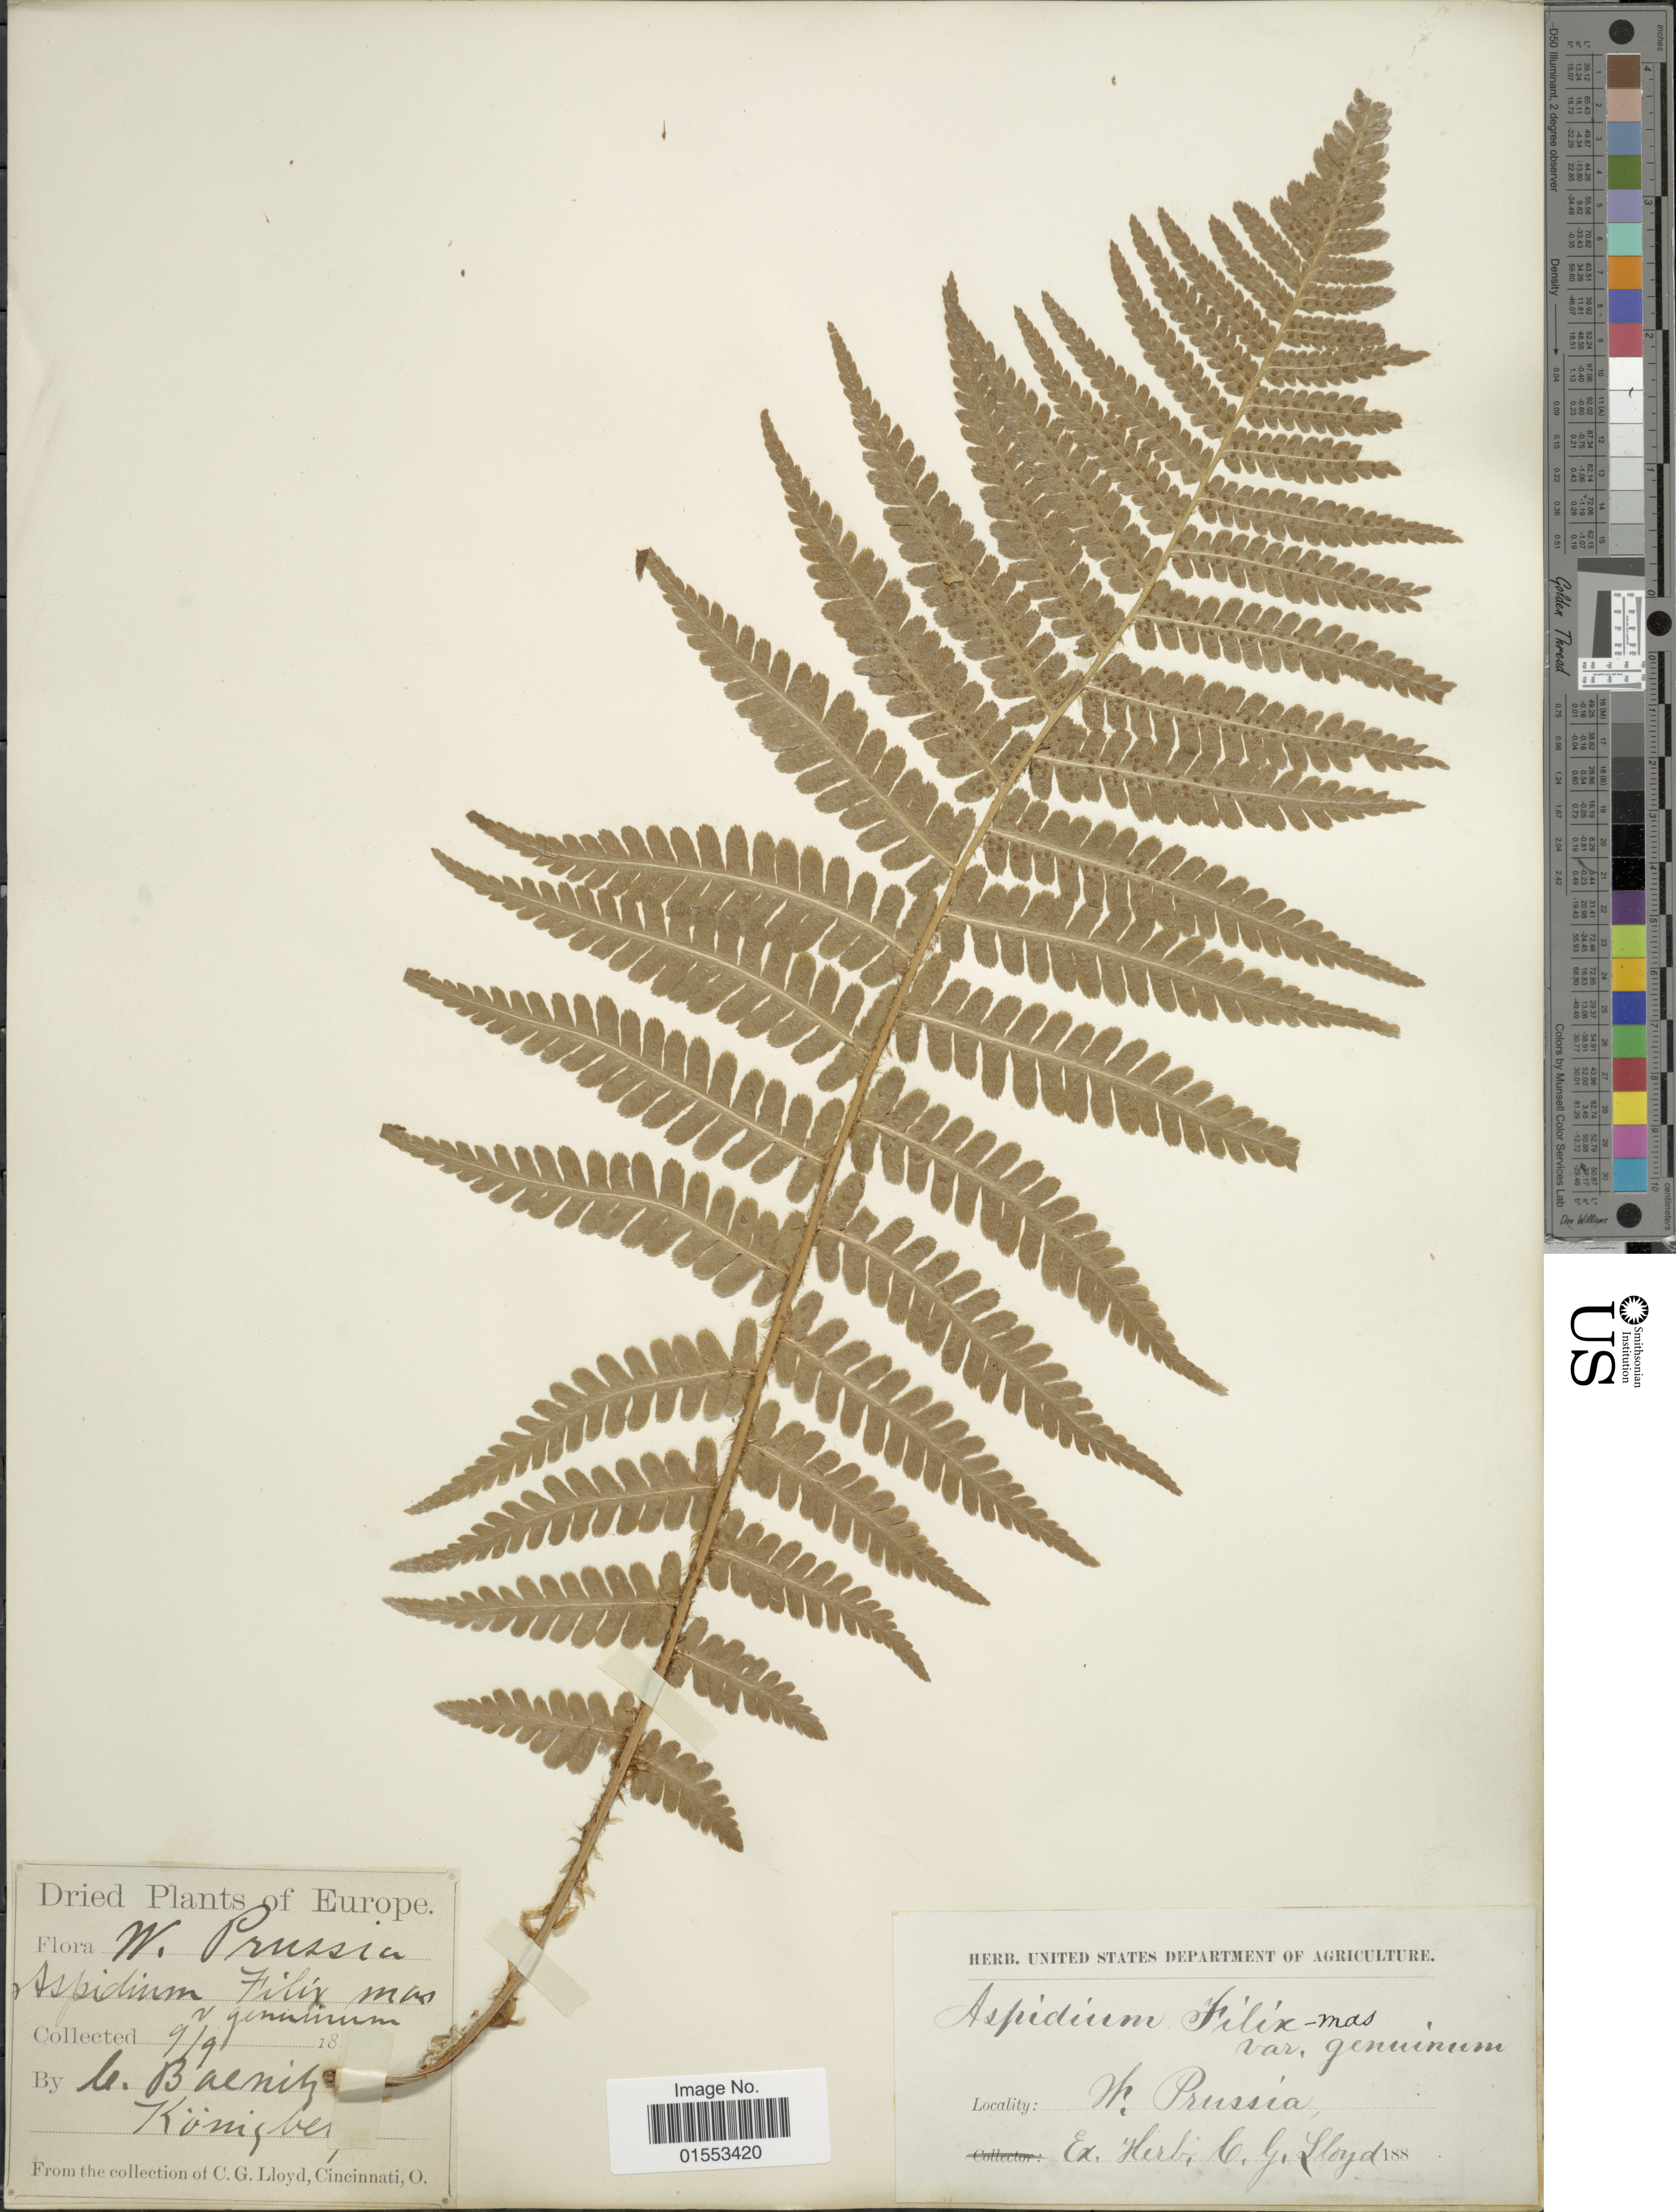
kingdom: Plantae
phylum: Tracheophyta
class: Polypodiopsida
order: Polypodiales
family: Dryopteridaceae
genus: Dryopteris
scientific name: Dryopteris filix-mas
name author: (L.) Schott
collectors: C. G. Baenitz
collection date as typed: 188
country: Germany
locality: W. Prussia. Europe.